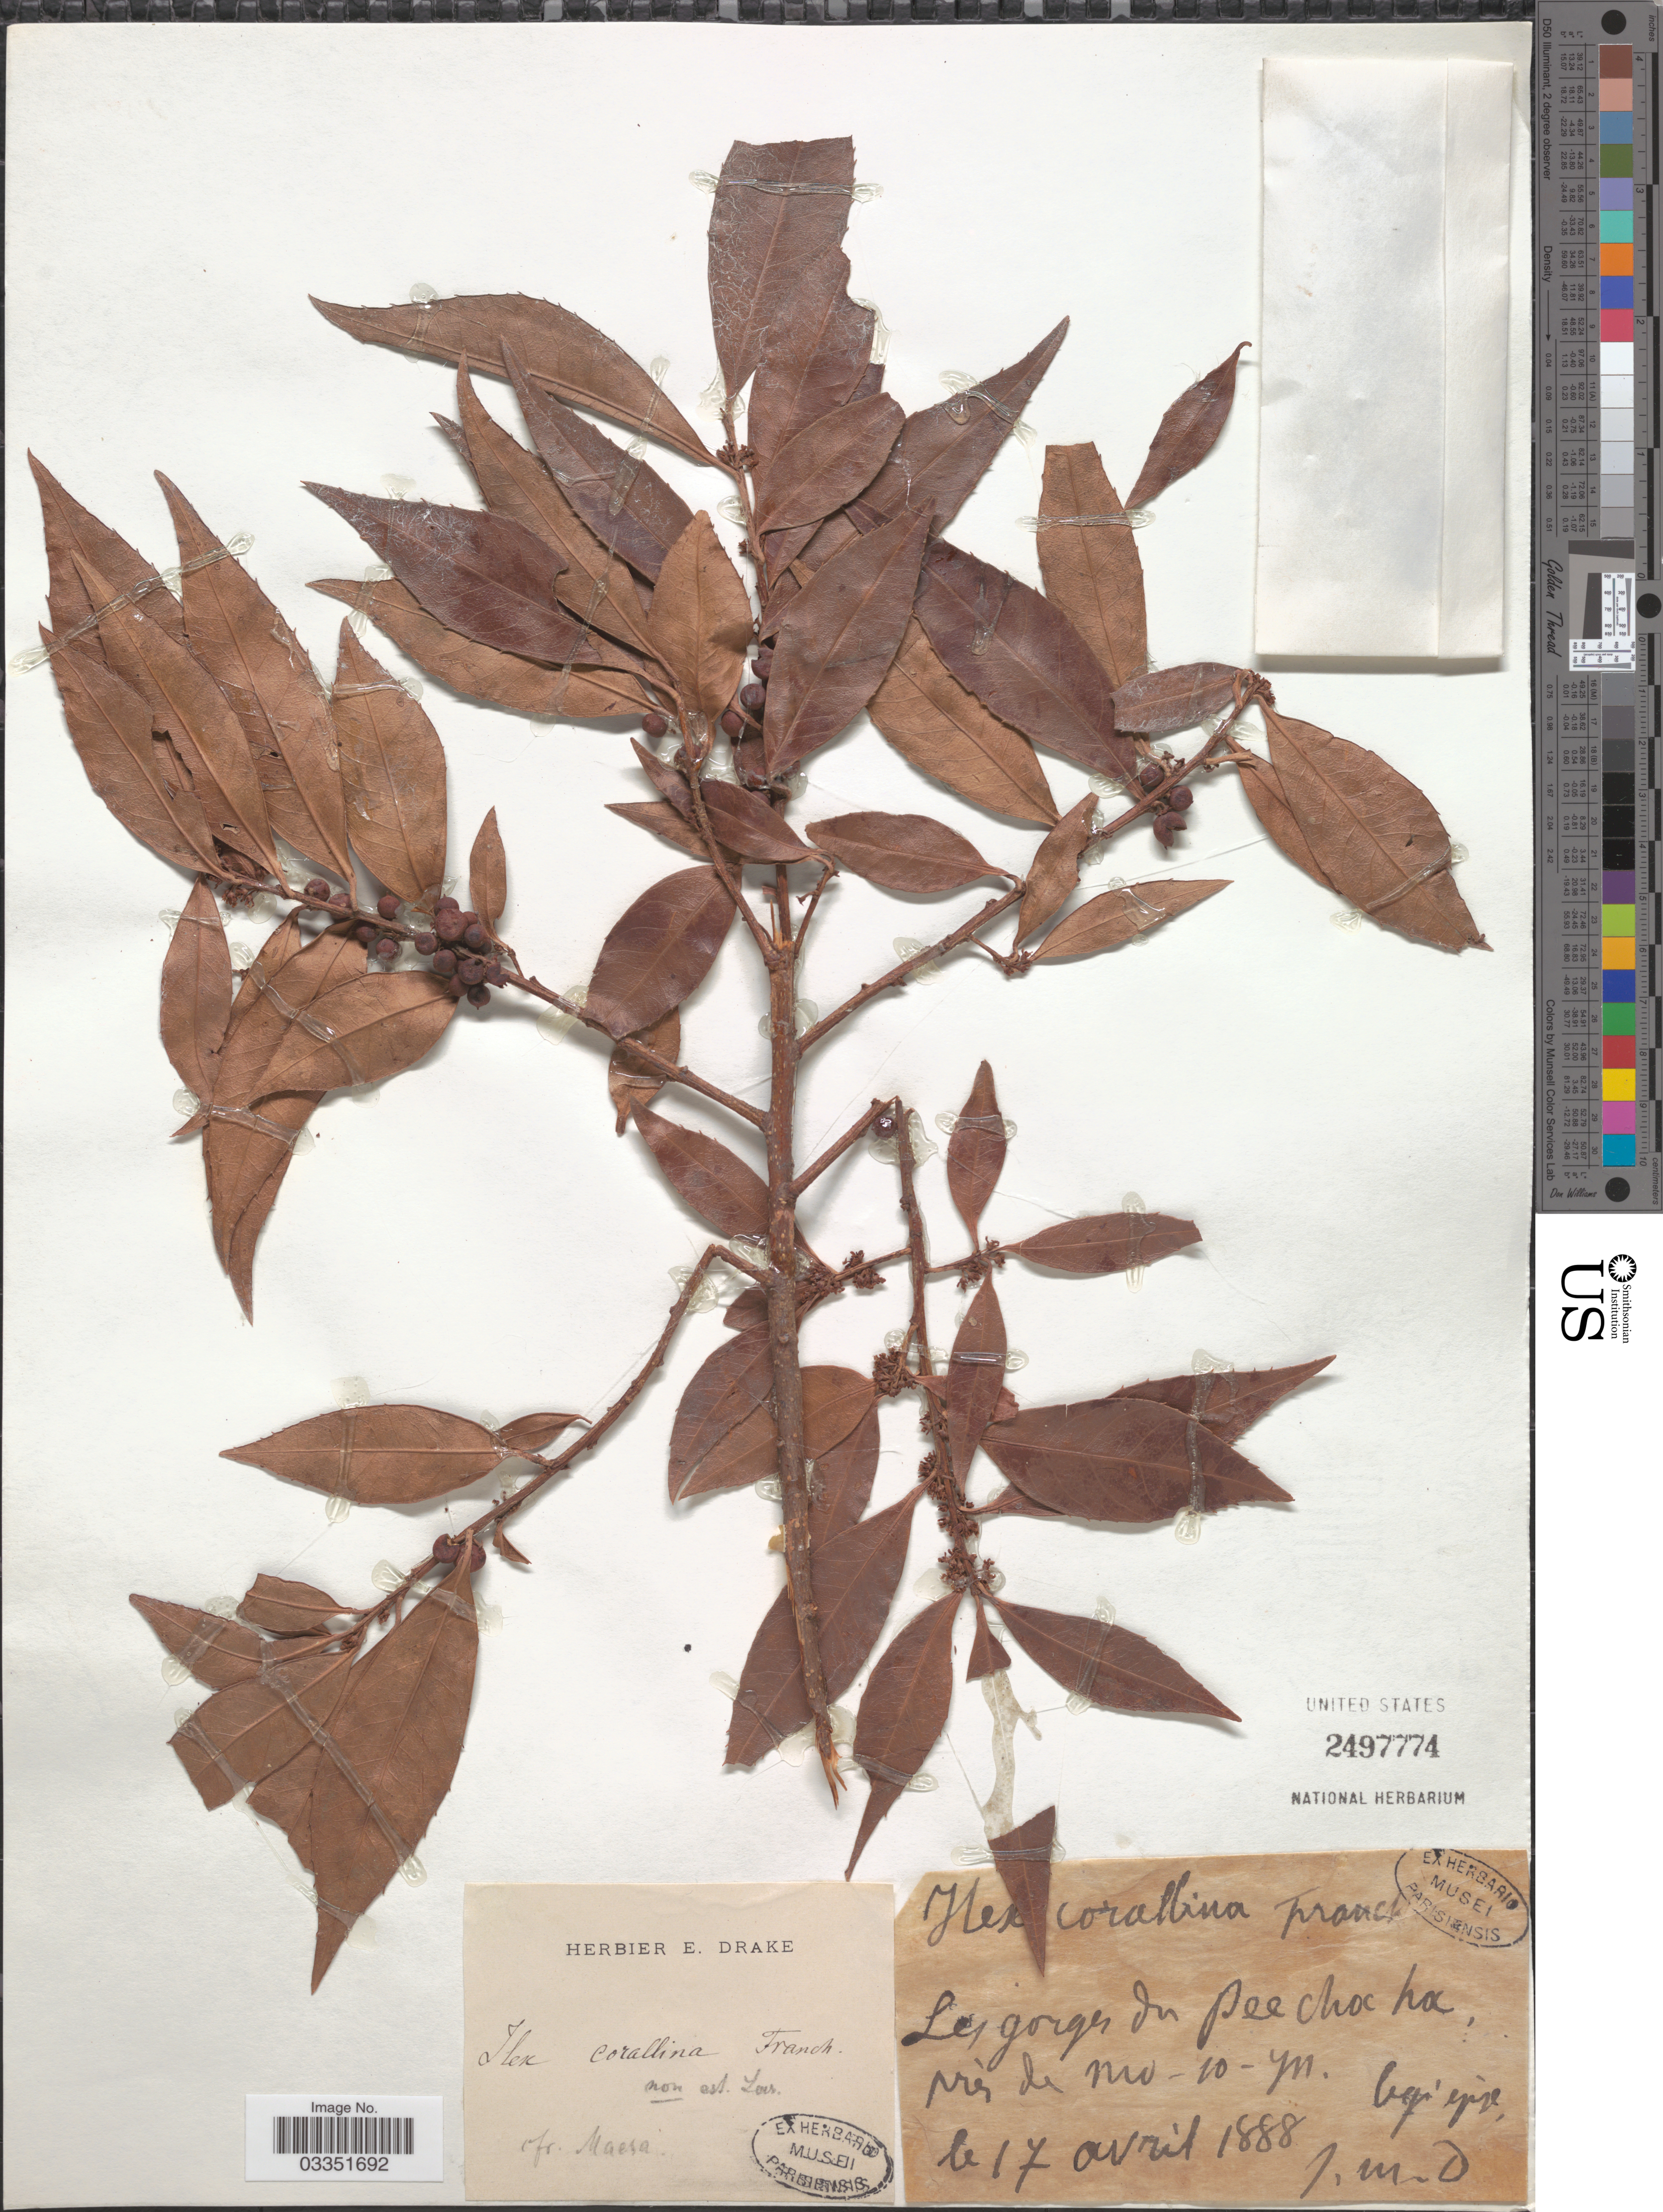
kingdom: Plantae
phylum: Tracheophyta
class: Magnoliopsida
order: Aquifoliales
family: Aquifoliaceae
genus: Ilex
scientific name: Ilex corallina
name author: Franch.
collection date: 1888-04-17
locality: Les gorges du pee choc hoc près de nw-w-Yn. [interpreted]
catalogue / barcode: US 2497774